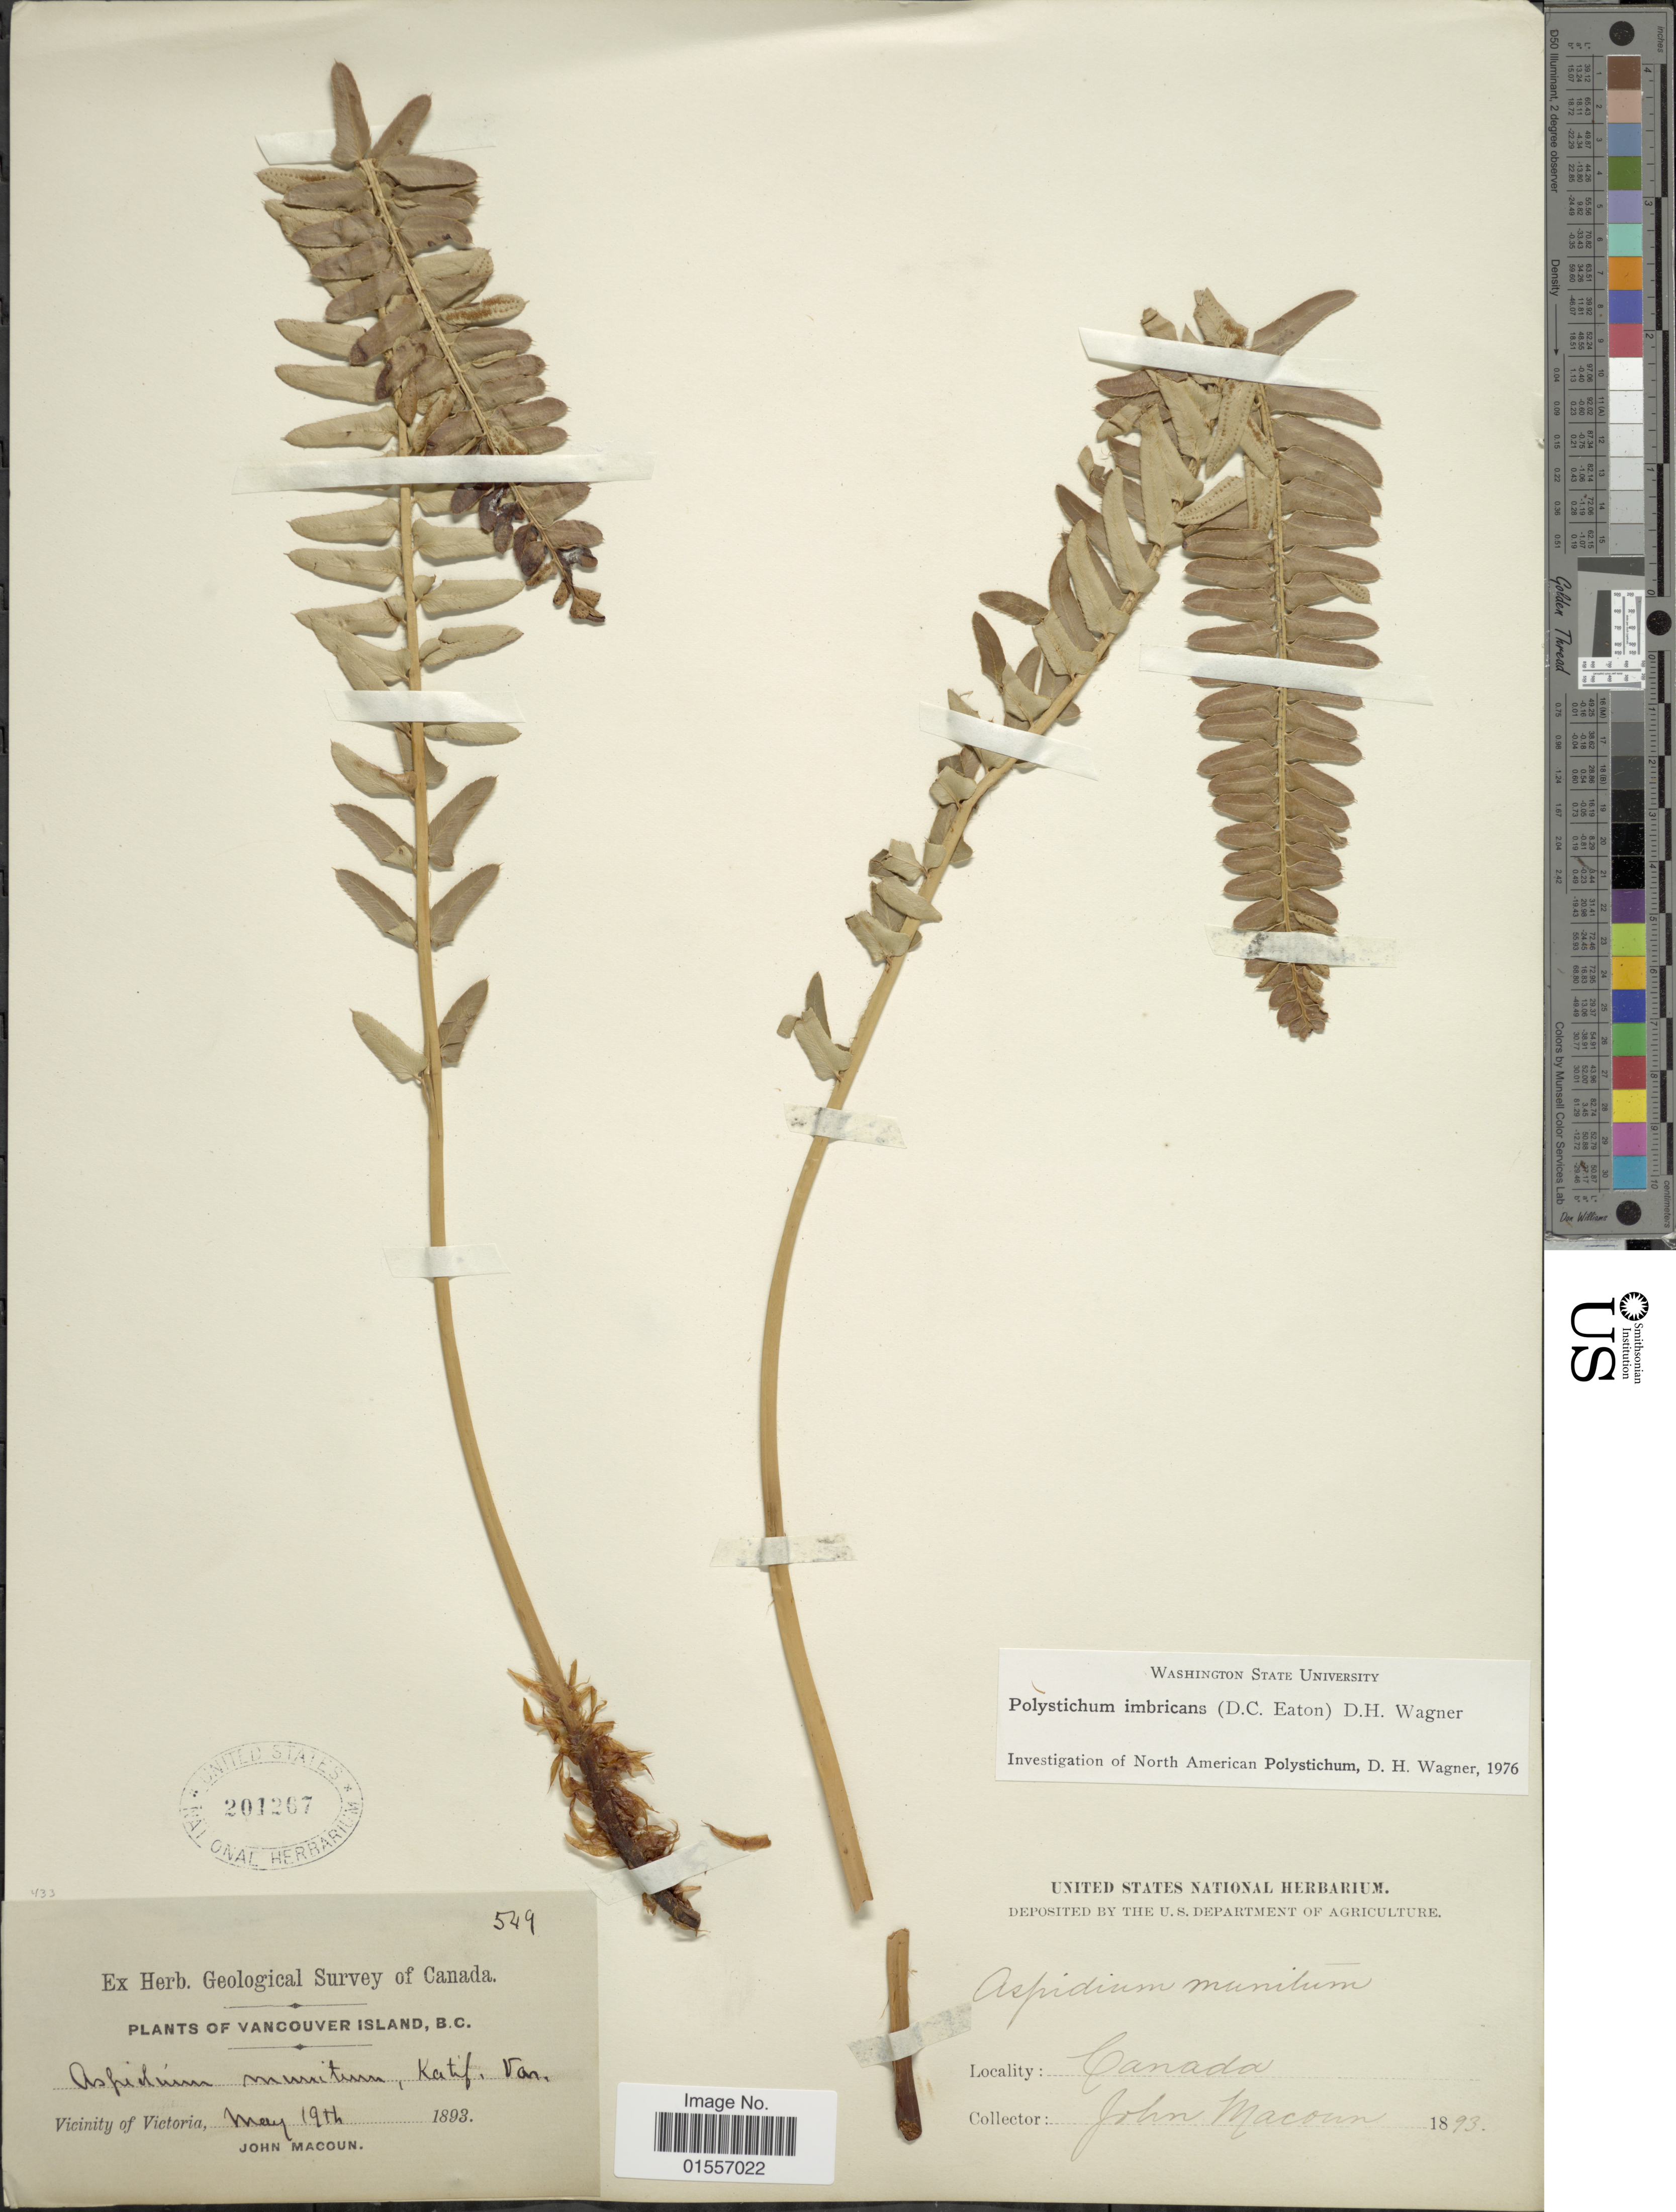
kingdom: Plantae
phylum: Tracheophyta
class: Polypodiopsida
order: Polypodiales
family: Dryopteridaceae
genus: Polystichum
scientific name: Polystichum imbricans subsp. imbricans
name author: (D.C. Eaton) D.H. Wagner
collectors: J. Macoun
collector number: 549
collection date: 1893-05-19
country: Canada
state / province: British Columbia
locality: Vancouver Island, B. C., Vicinity of Victoria.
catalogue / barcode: US 201267